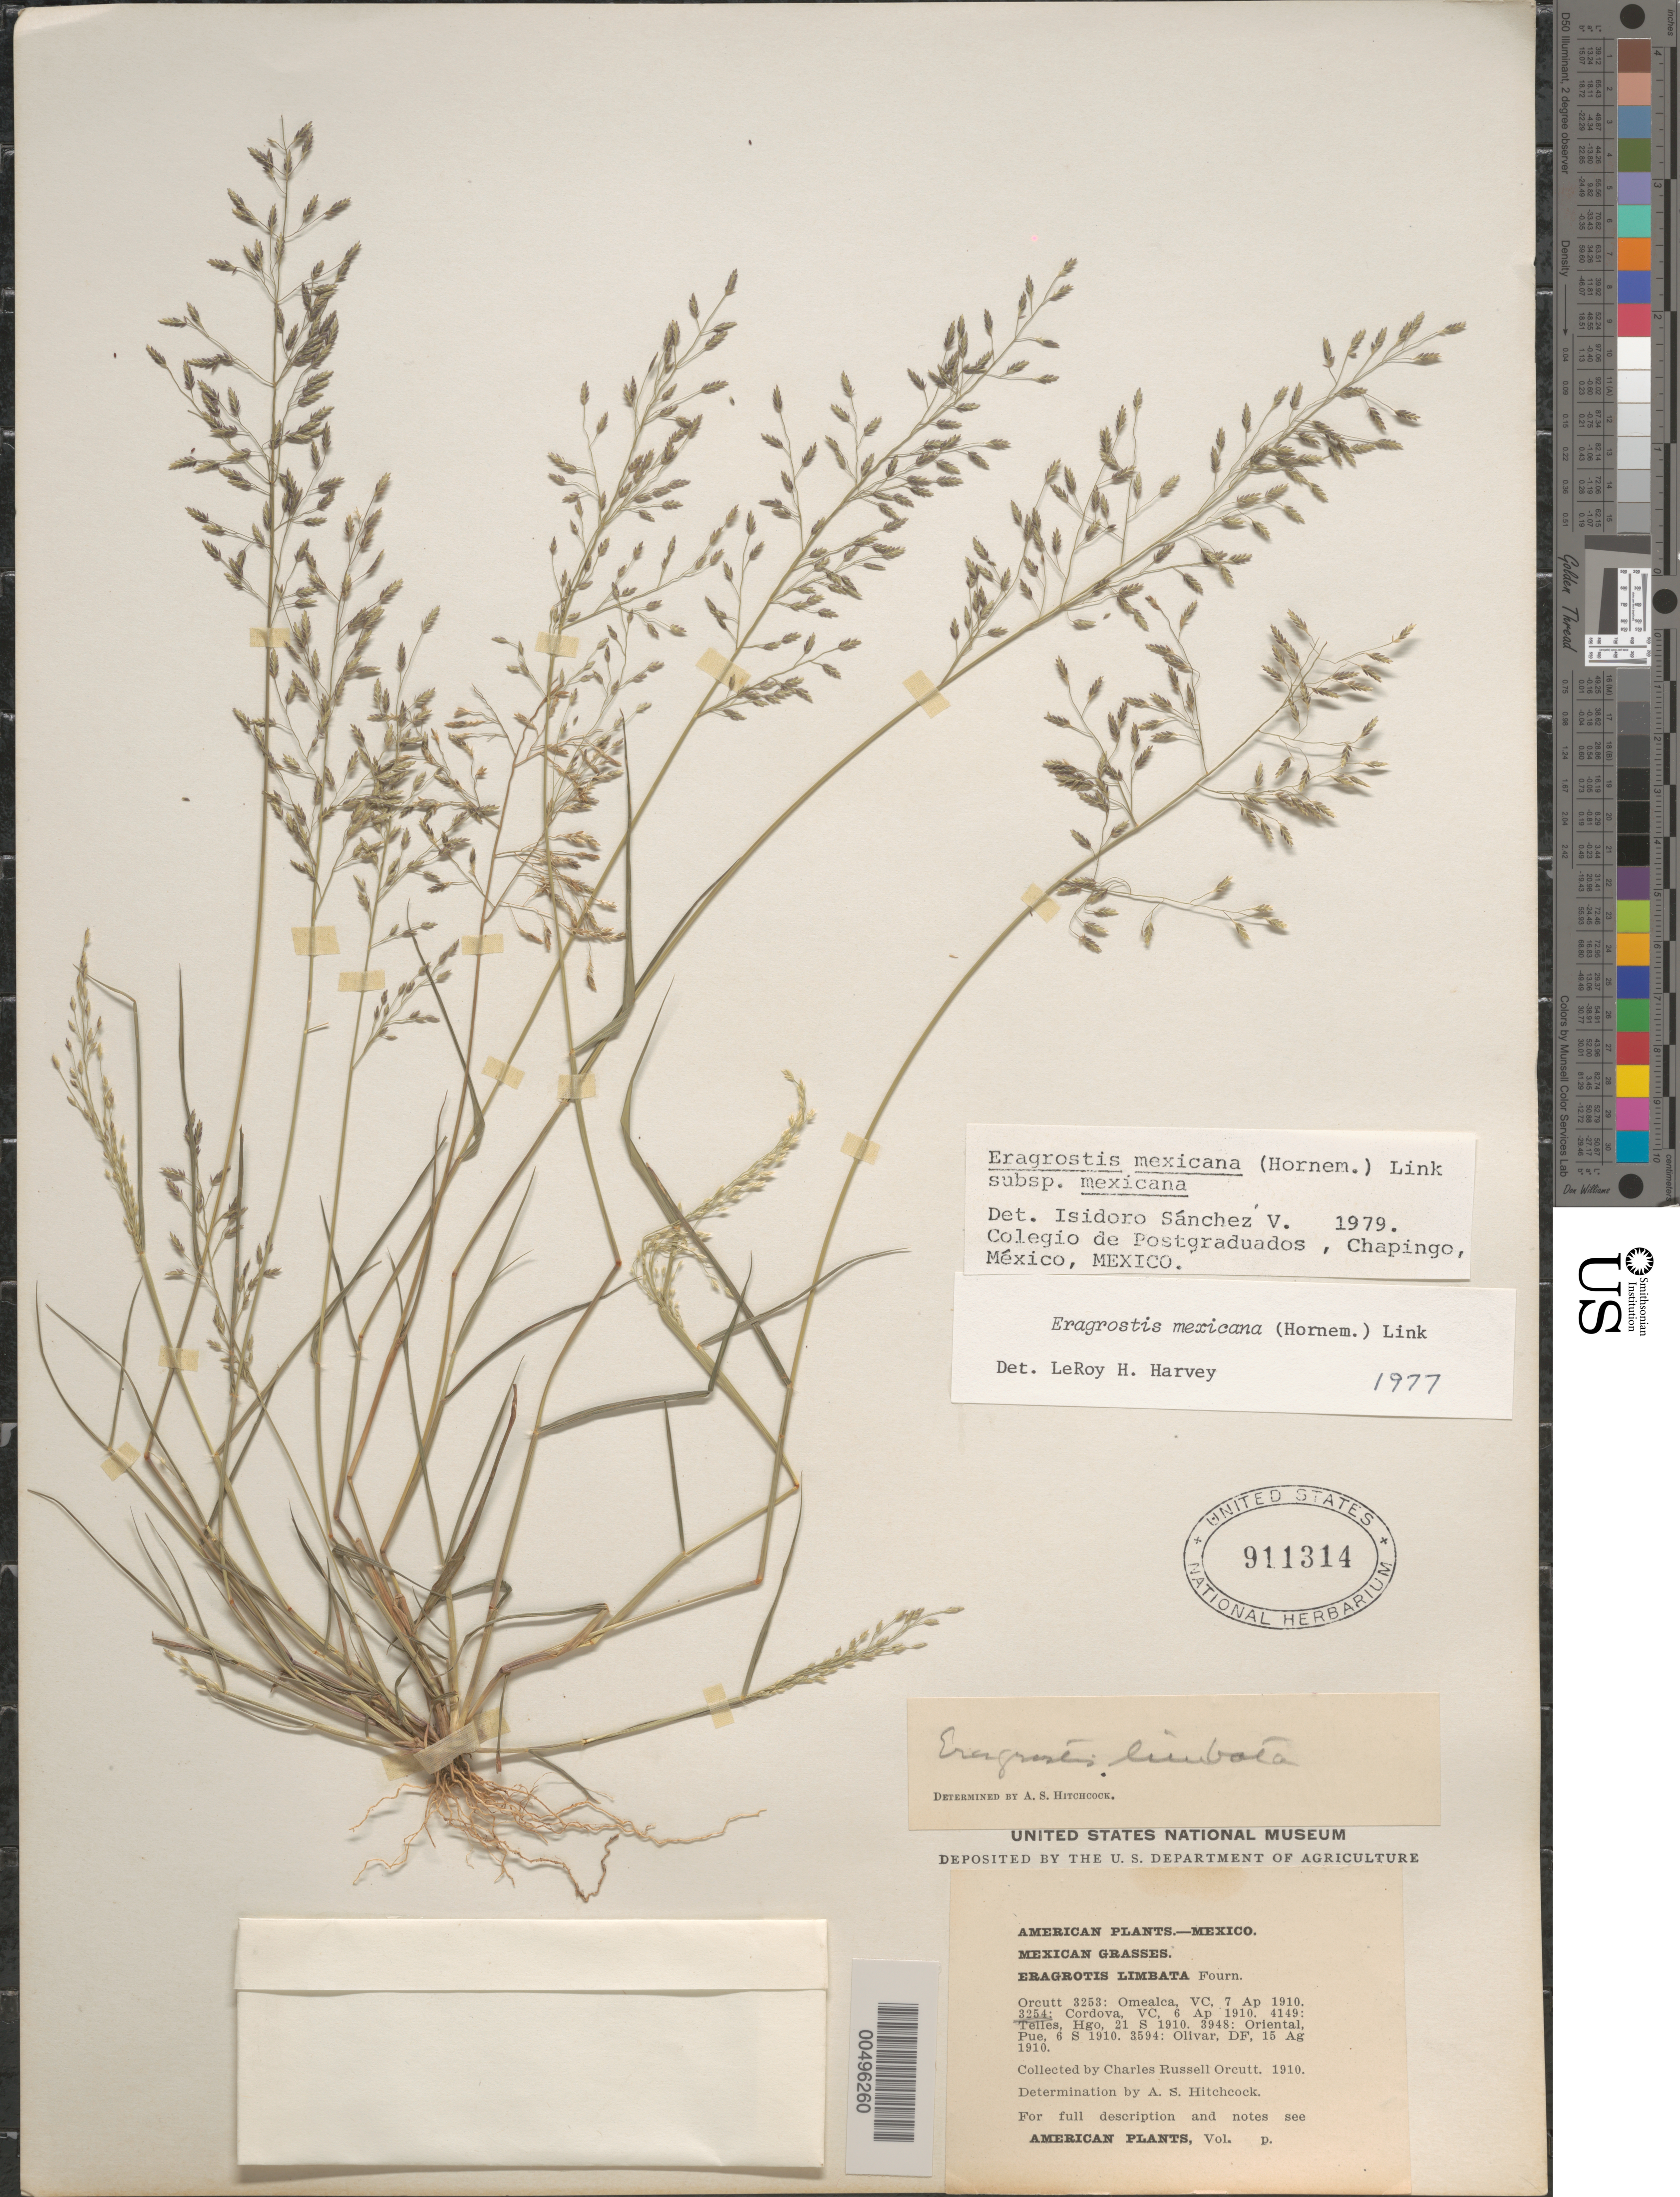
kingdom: Plantae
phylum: Tracheophyta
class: Liliopsida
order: Poales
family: Poaceae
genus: Eragrostis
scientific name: Eragrostis mexicana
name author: (Hornem.) Link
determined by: Sánchez Vega, I. M.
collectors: C. R. Orcutt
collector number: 3254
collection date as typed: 6 Apr 1910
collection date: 1910-04-06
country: Mexico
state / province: Veracruz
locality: Cordova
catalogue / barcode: US 911314